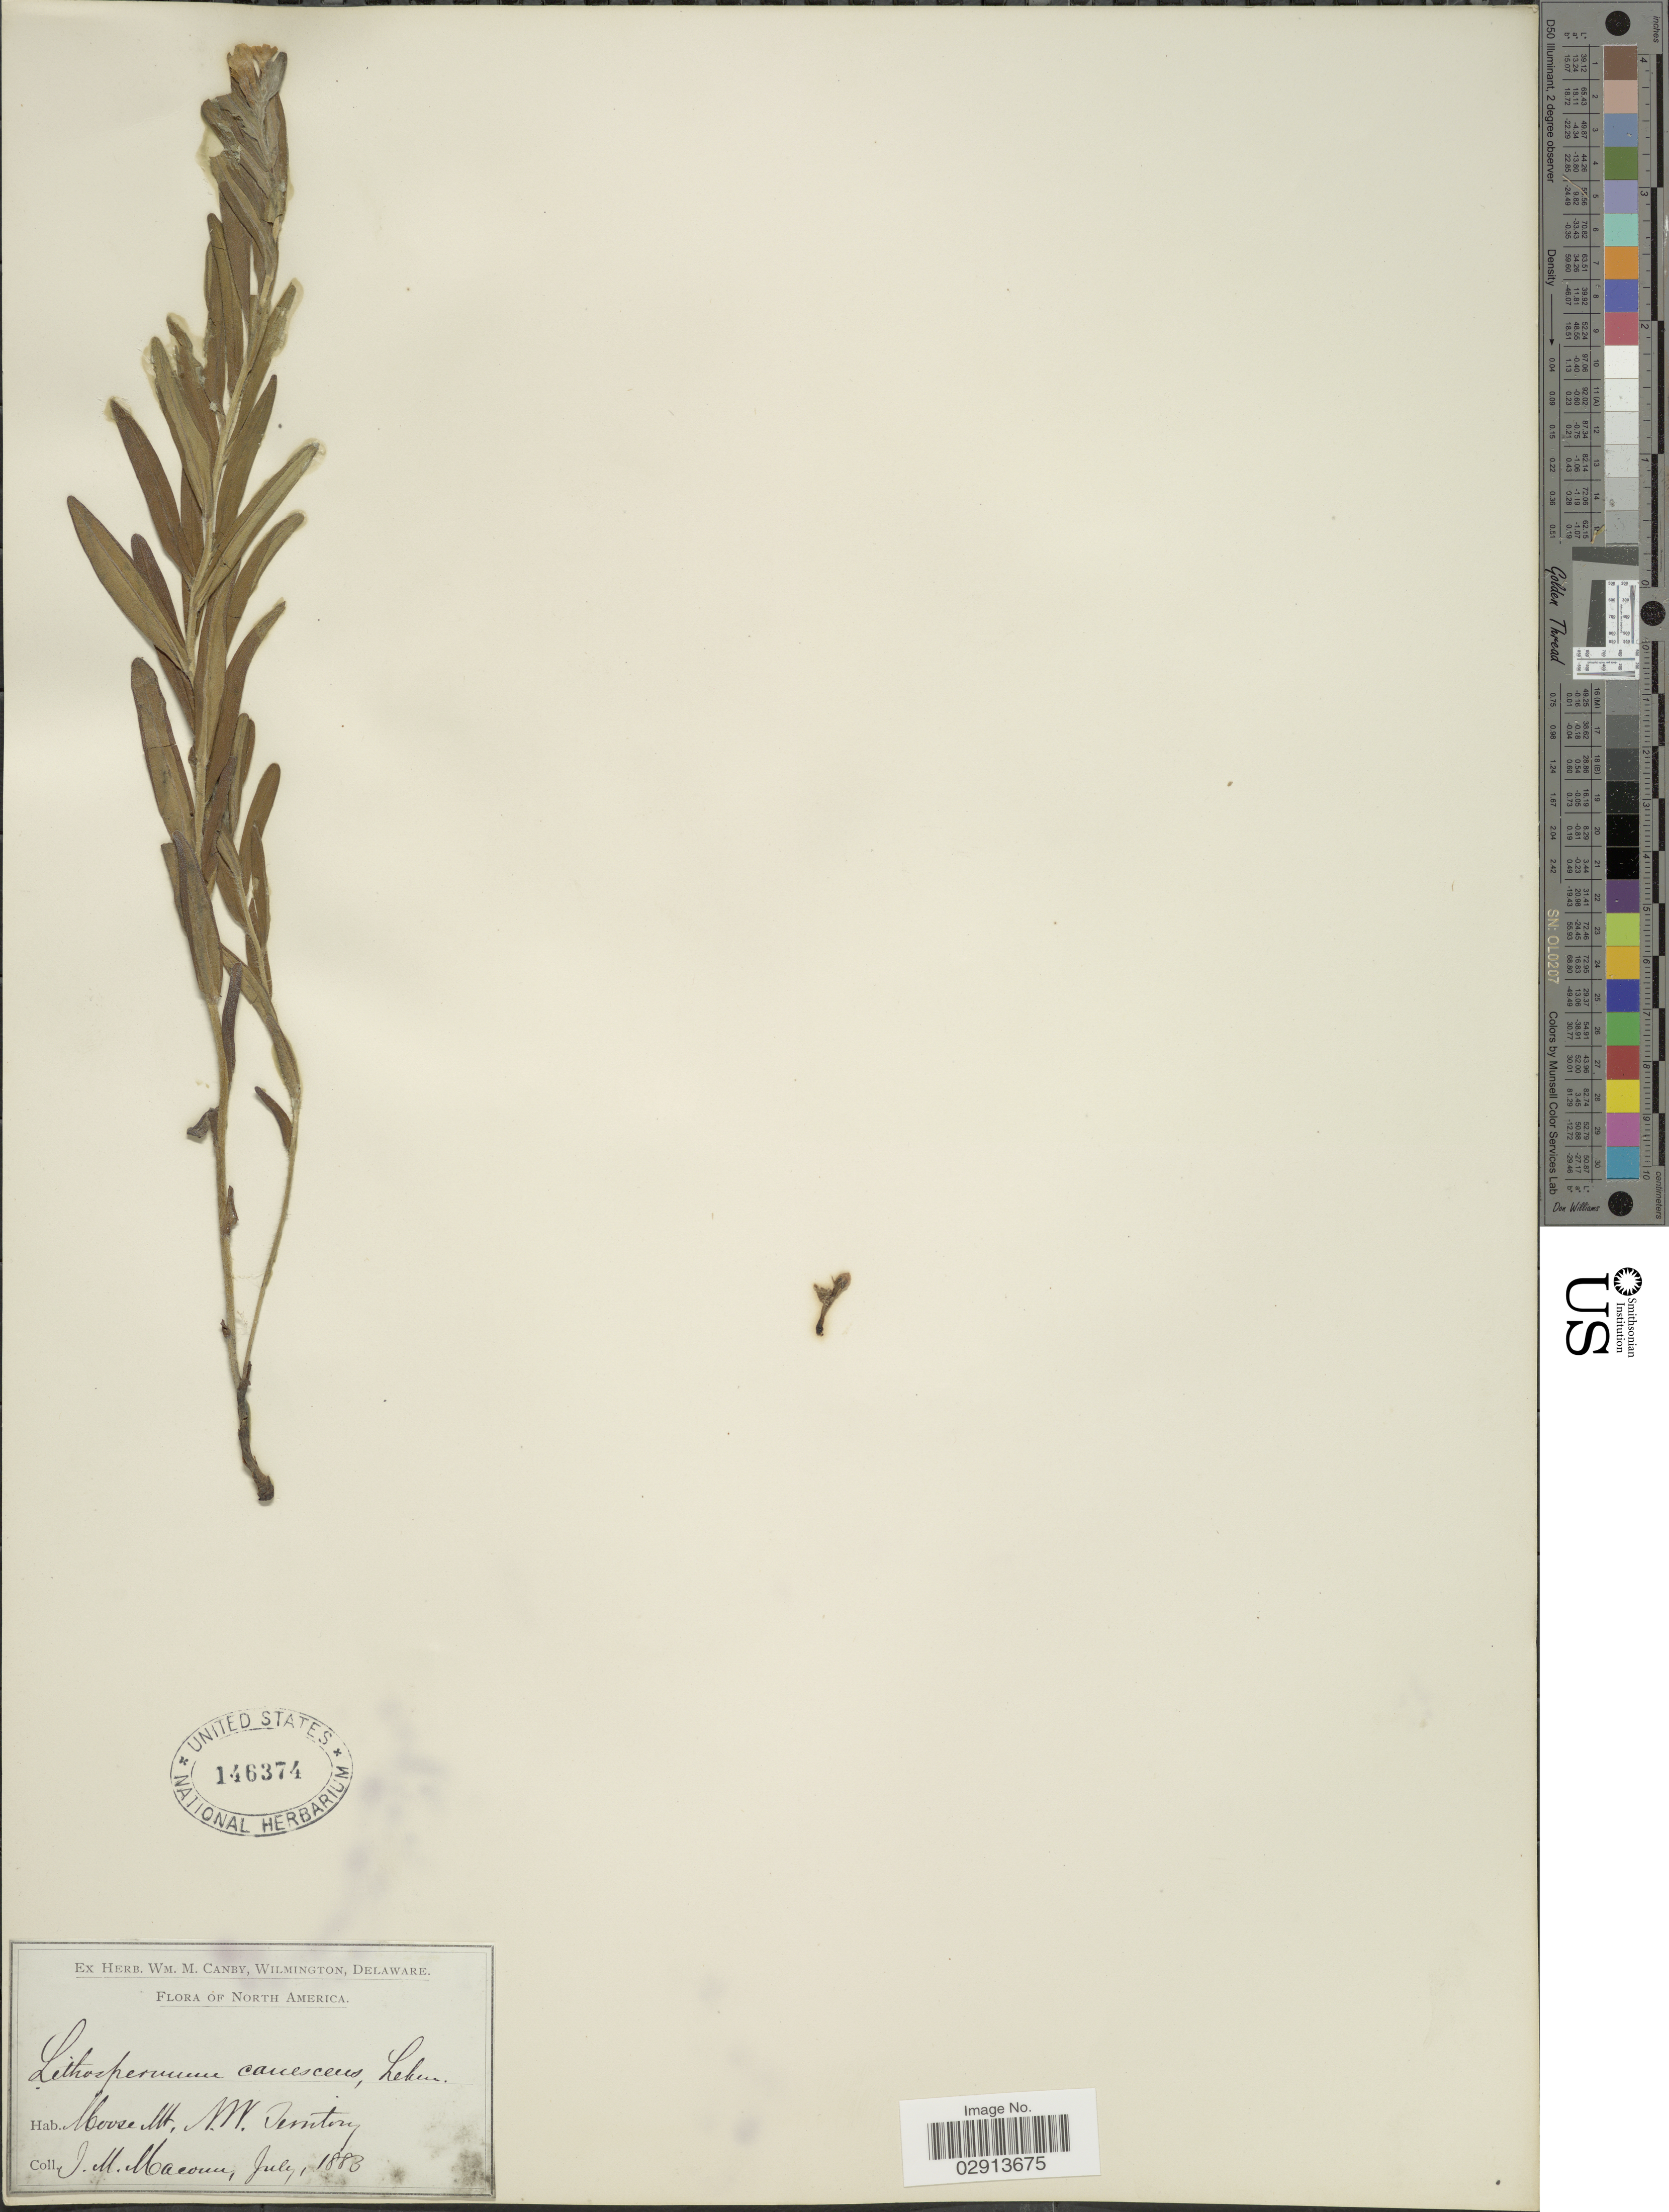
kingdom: Plantae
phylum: Tracheophyta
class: Magnoliopsida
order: Boraginales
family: Boraginaceae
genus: Lithospermum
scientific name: Lithospermum canescens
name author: (Michx.) Lehm.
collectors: J. M. Macoun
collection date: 1883-07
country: Canada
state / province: Alberta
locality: North America. Moose Mt, N.W. Territory.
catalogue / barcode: US 146374